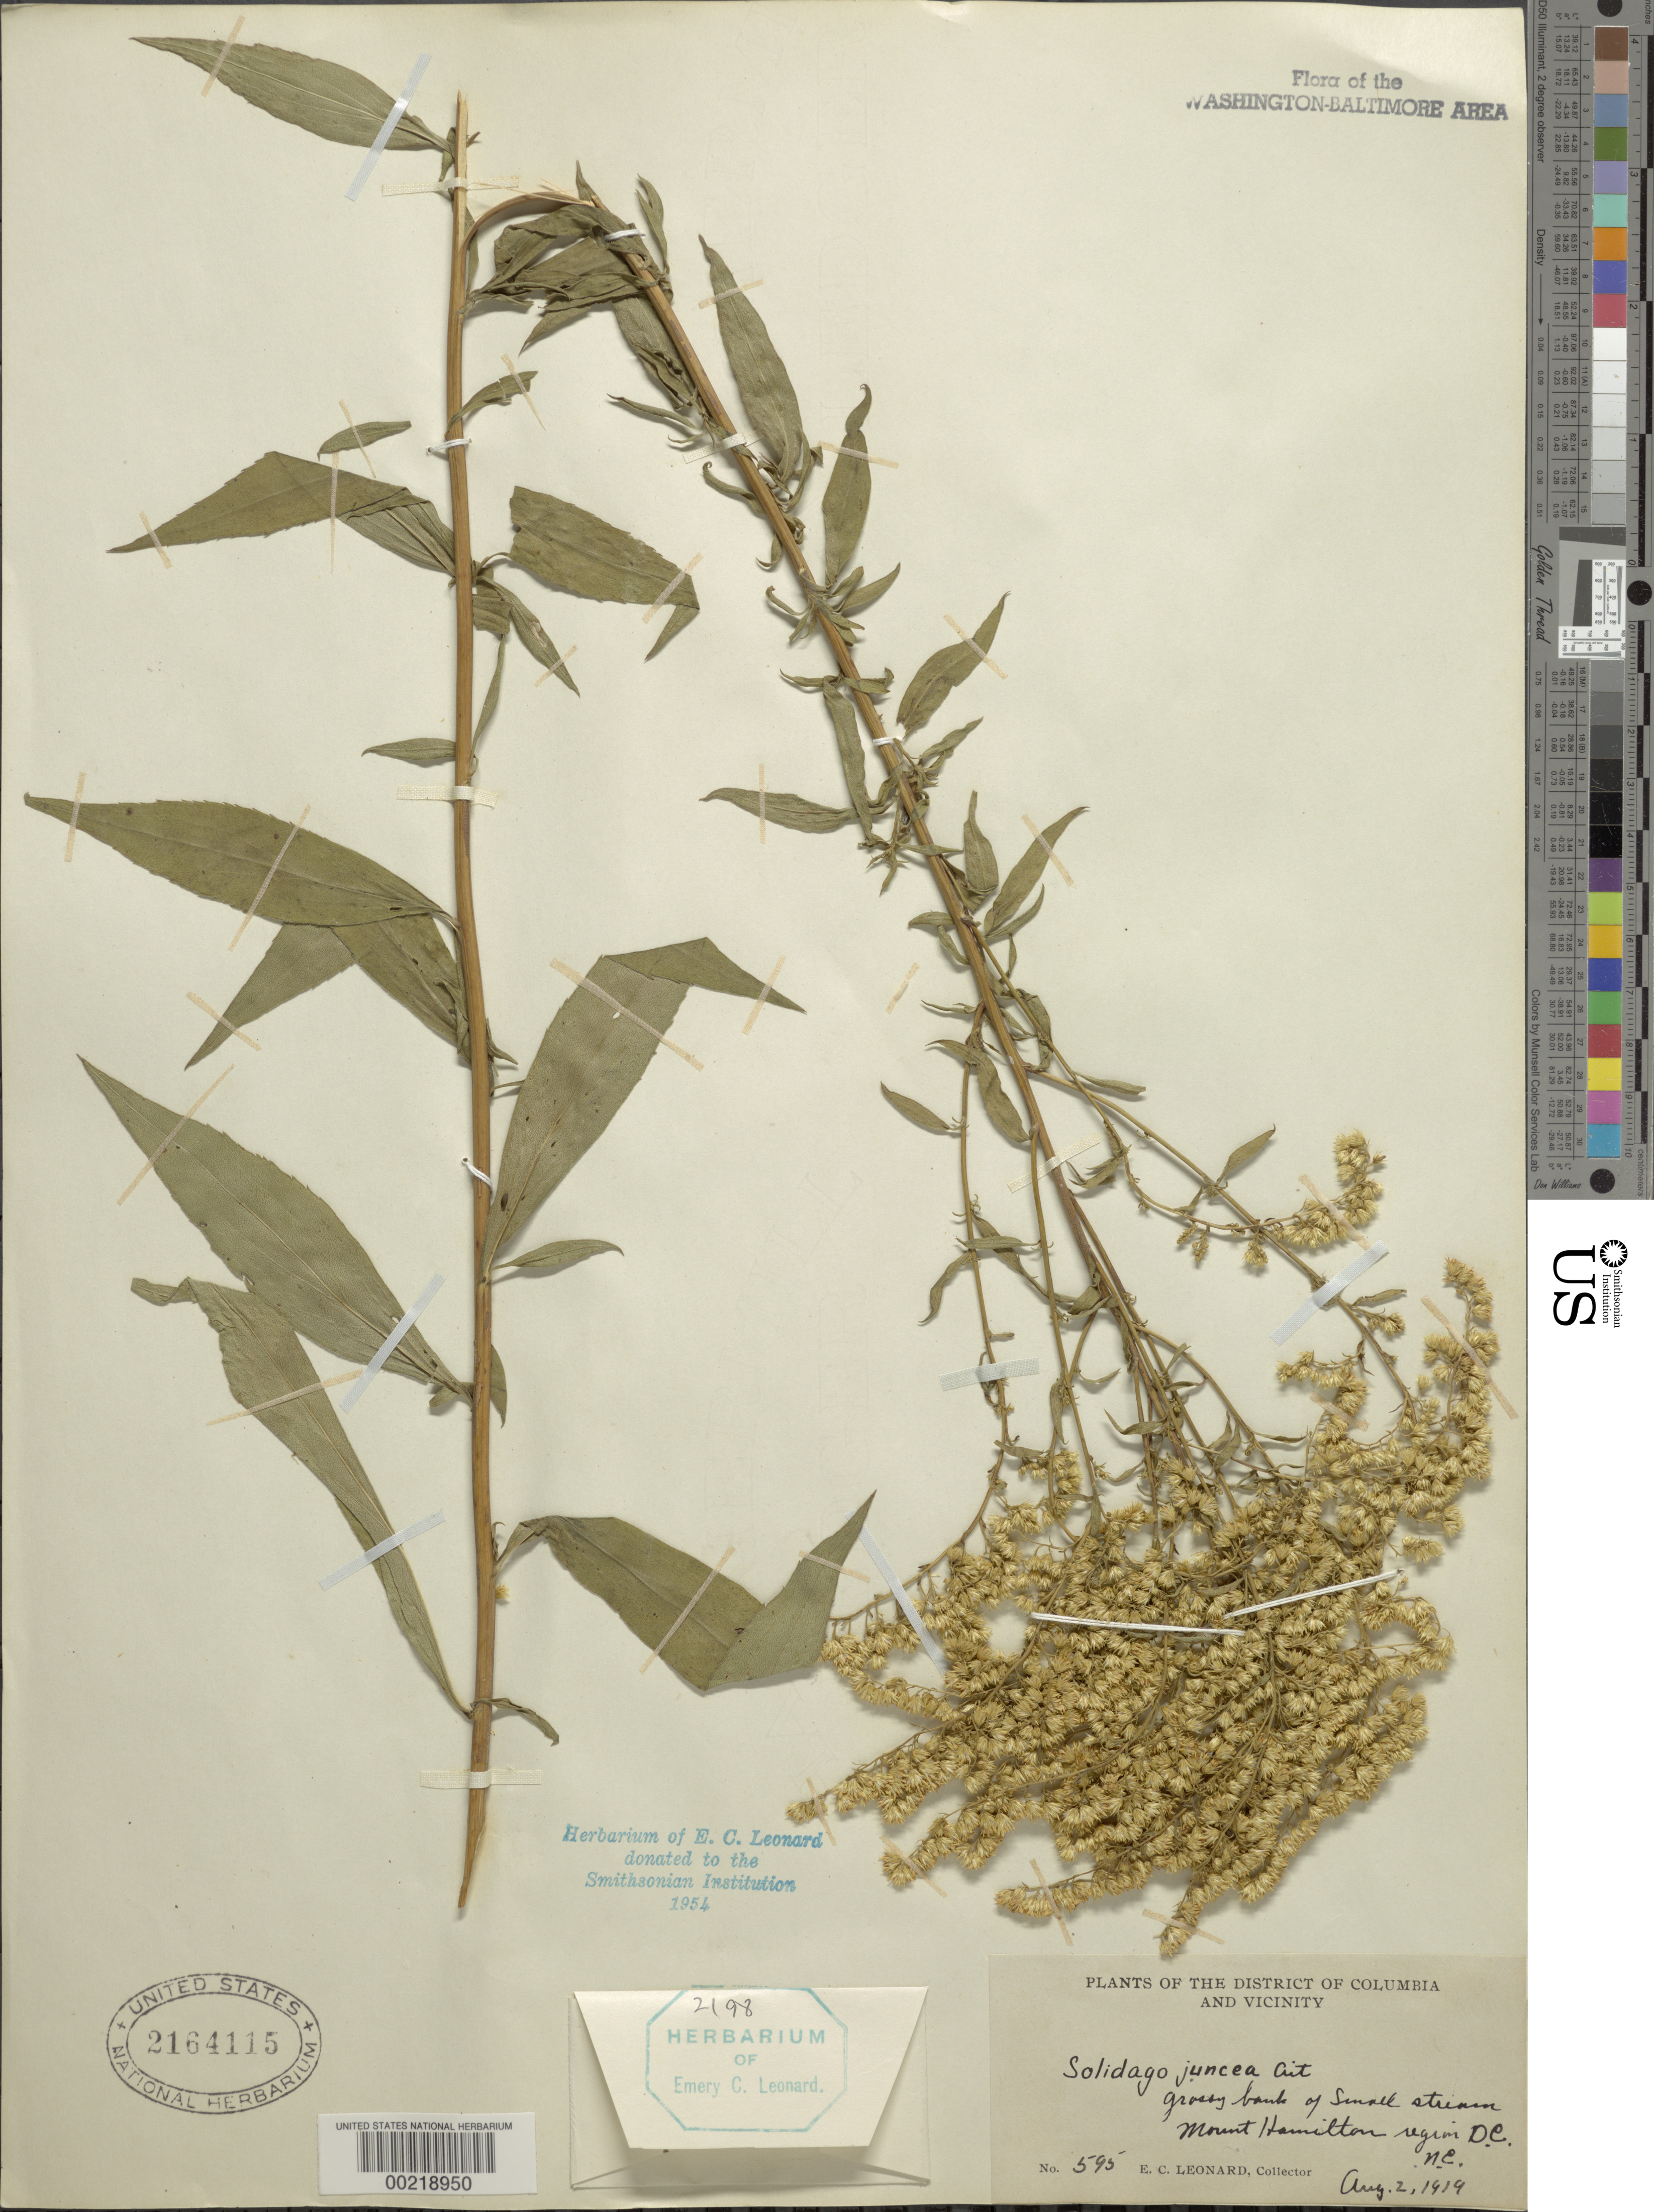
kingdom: Plantae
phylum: Tracheophyta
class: Magnoliopsida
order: Asterales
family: Asteraceae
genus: Solidago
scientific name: Solidago juncea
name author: Aiton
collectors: E. C. Leonard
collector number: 595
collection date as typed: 02 Aug 1919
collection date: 1919-08-02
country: United States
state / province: District of Columbia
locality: Mount Hamilton Region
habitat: Grassy bank of small stream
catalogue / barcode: US 2164115